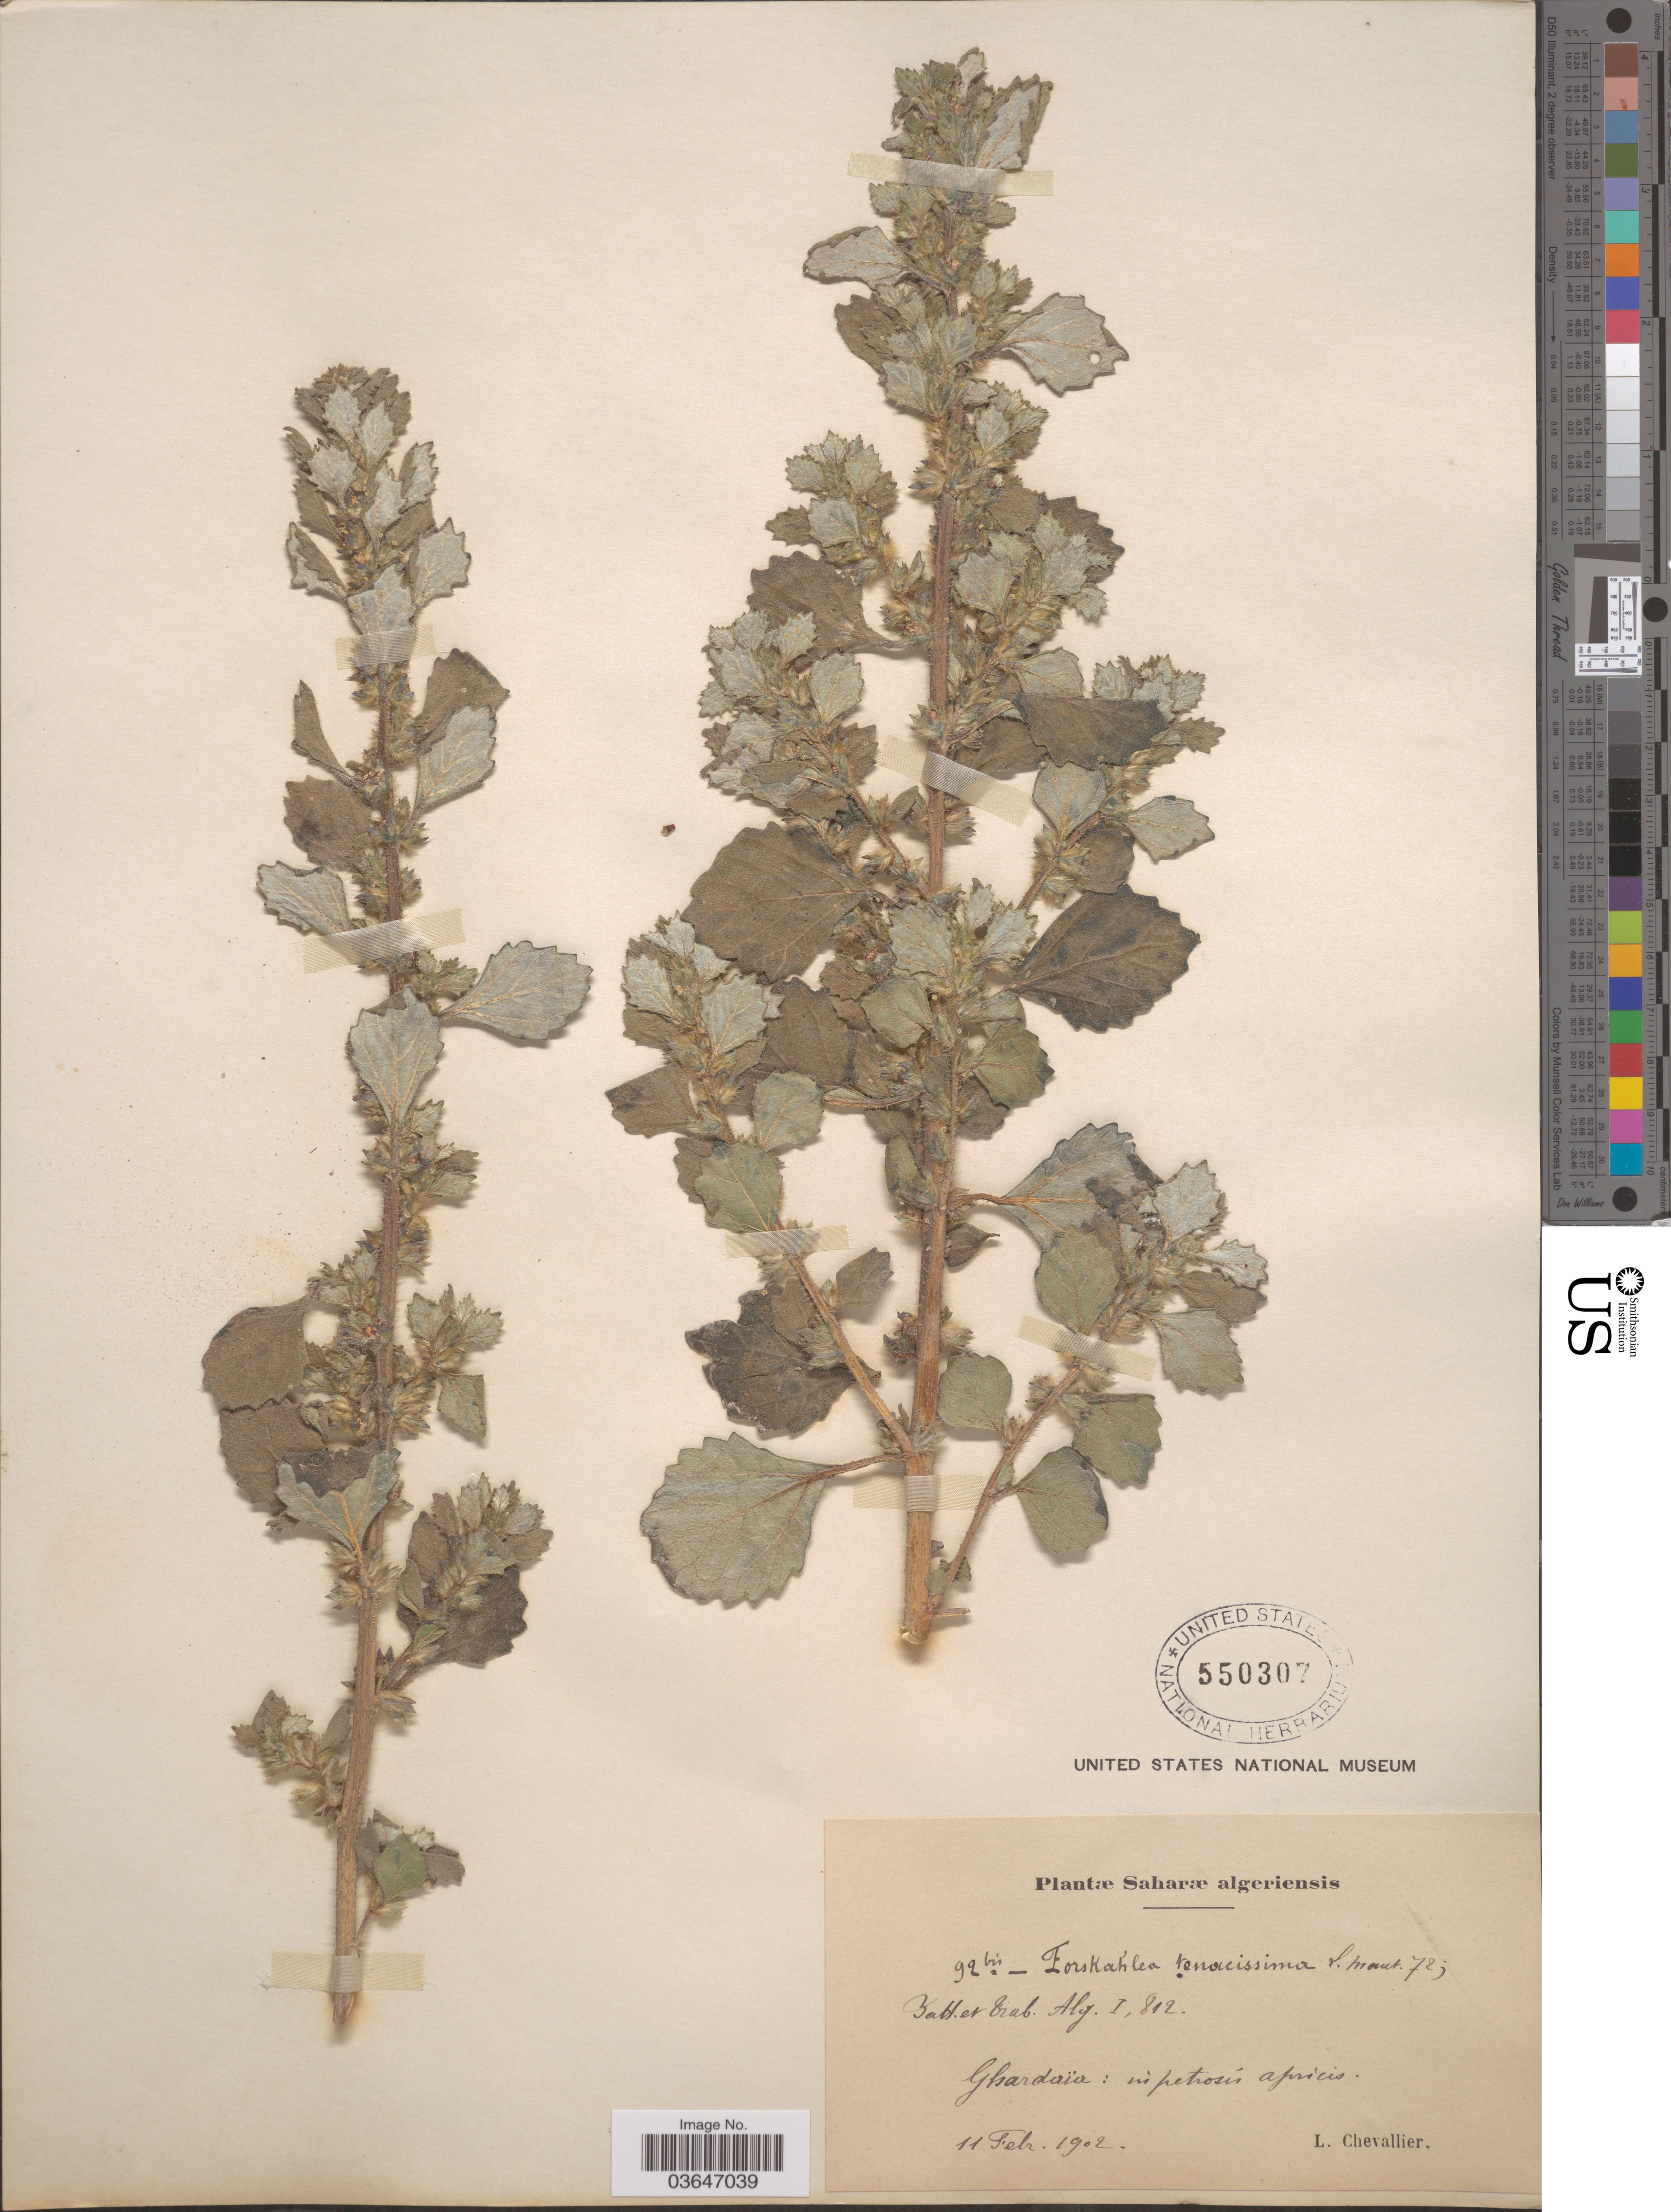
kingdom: Plantae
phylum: Tracheophyta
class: Magnoliopsida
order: Rosales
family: Urticaceae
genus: Forsskaolea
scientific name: Forsskaolea griersonii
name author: A.G. Mill. & J.A. Nyberg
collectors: L. Chevallier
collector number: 92bis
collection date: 1902-02-11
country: Algeria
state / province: Ghardaïa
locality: Saharæ algeriensis.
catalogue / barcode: US 550307